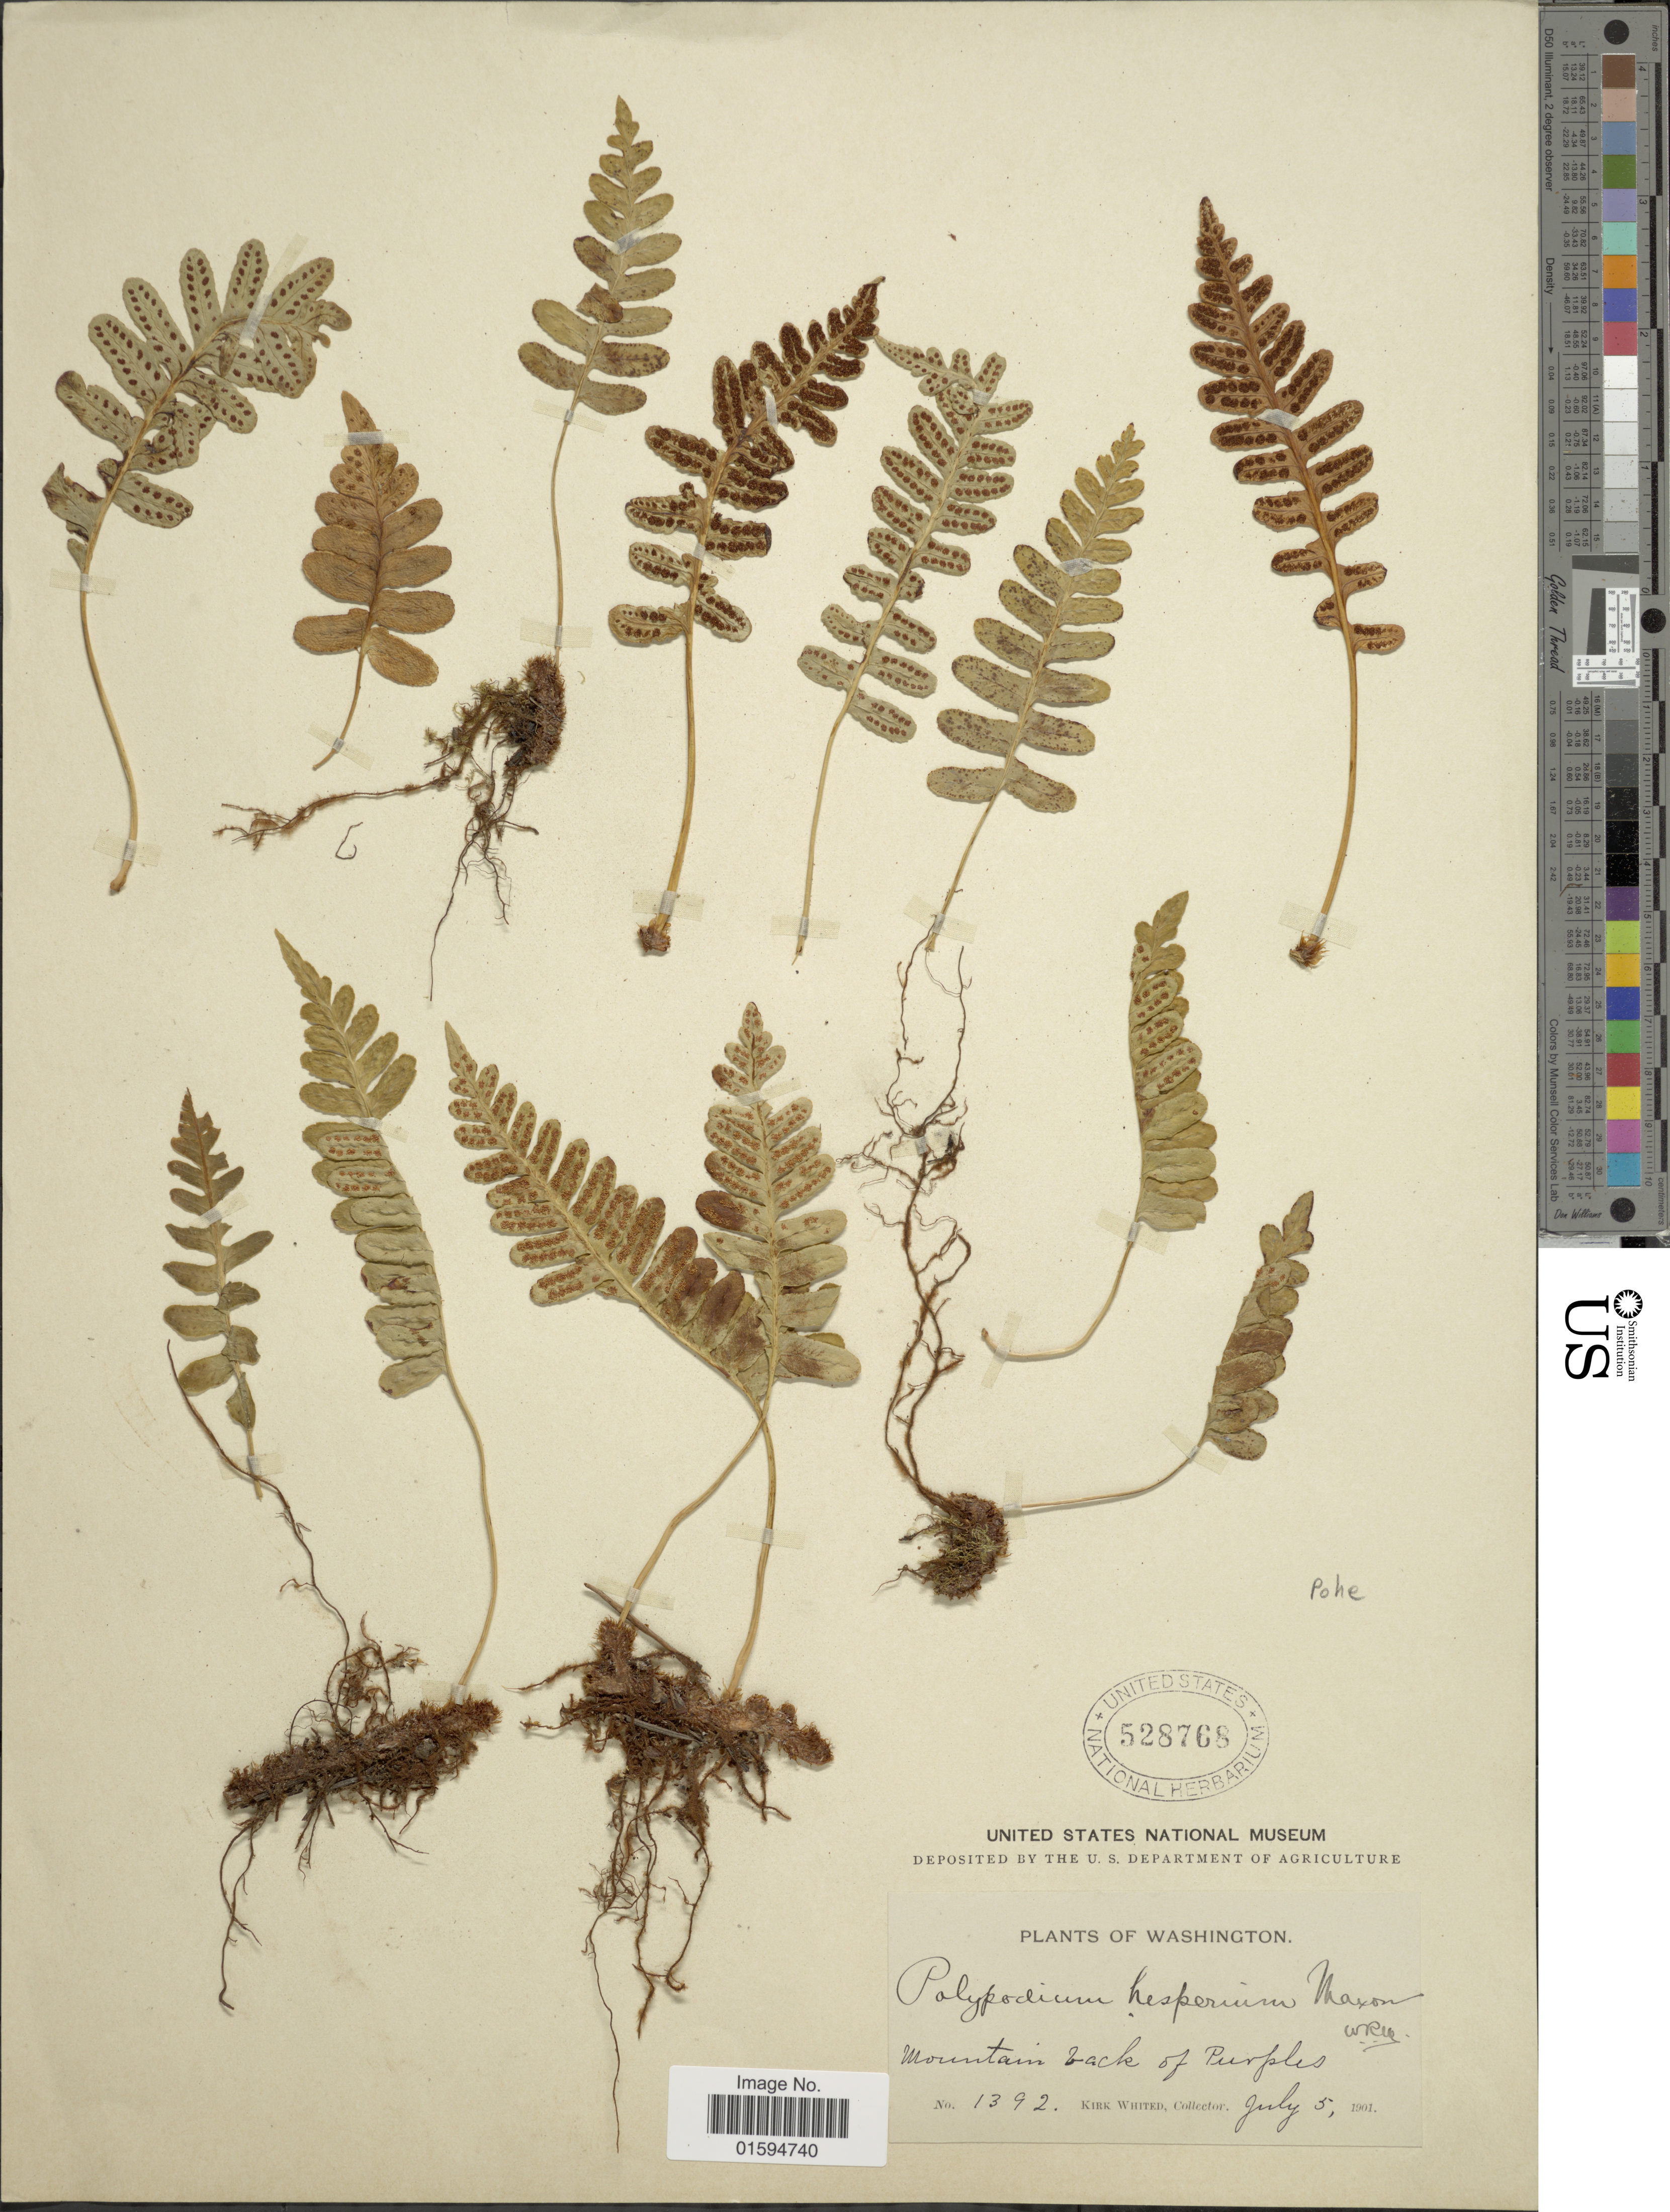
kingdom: Plantae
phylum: Tracheophyta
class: Polypodiopsida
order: Polypodiales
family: Polypodiaceae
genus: Polypodium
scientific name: Polypodium hesperium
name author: Maxon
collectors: K. Whited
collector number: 1392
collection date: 1901-07-05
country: United States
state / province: Washington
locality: Mountain back of Purples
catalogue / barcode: US 528768